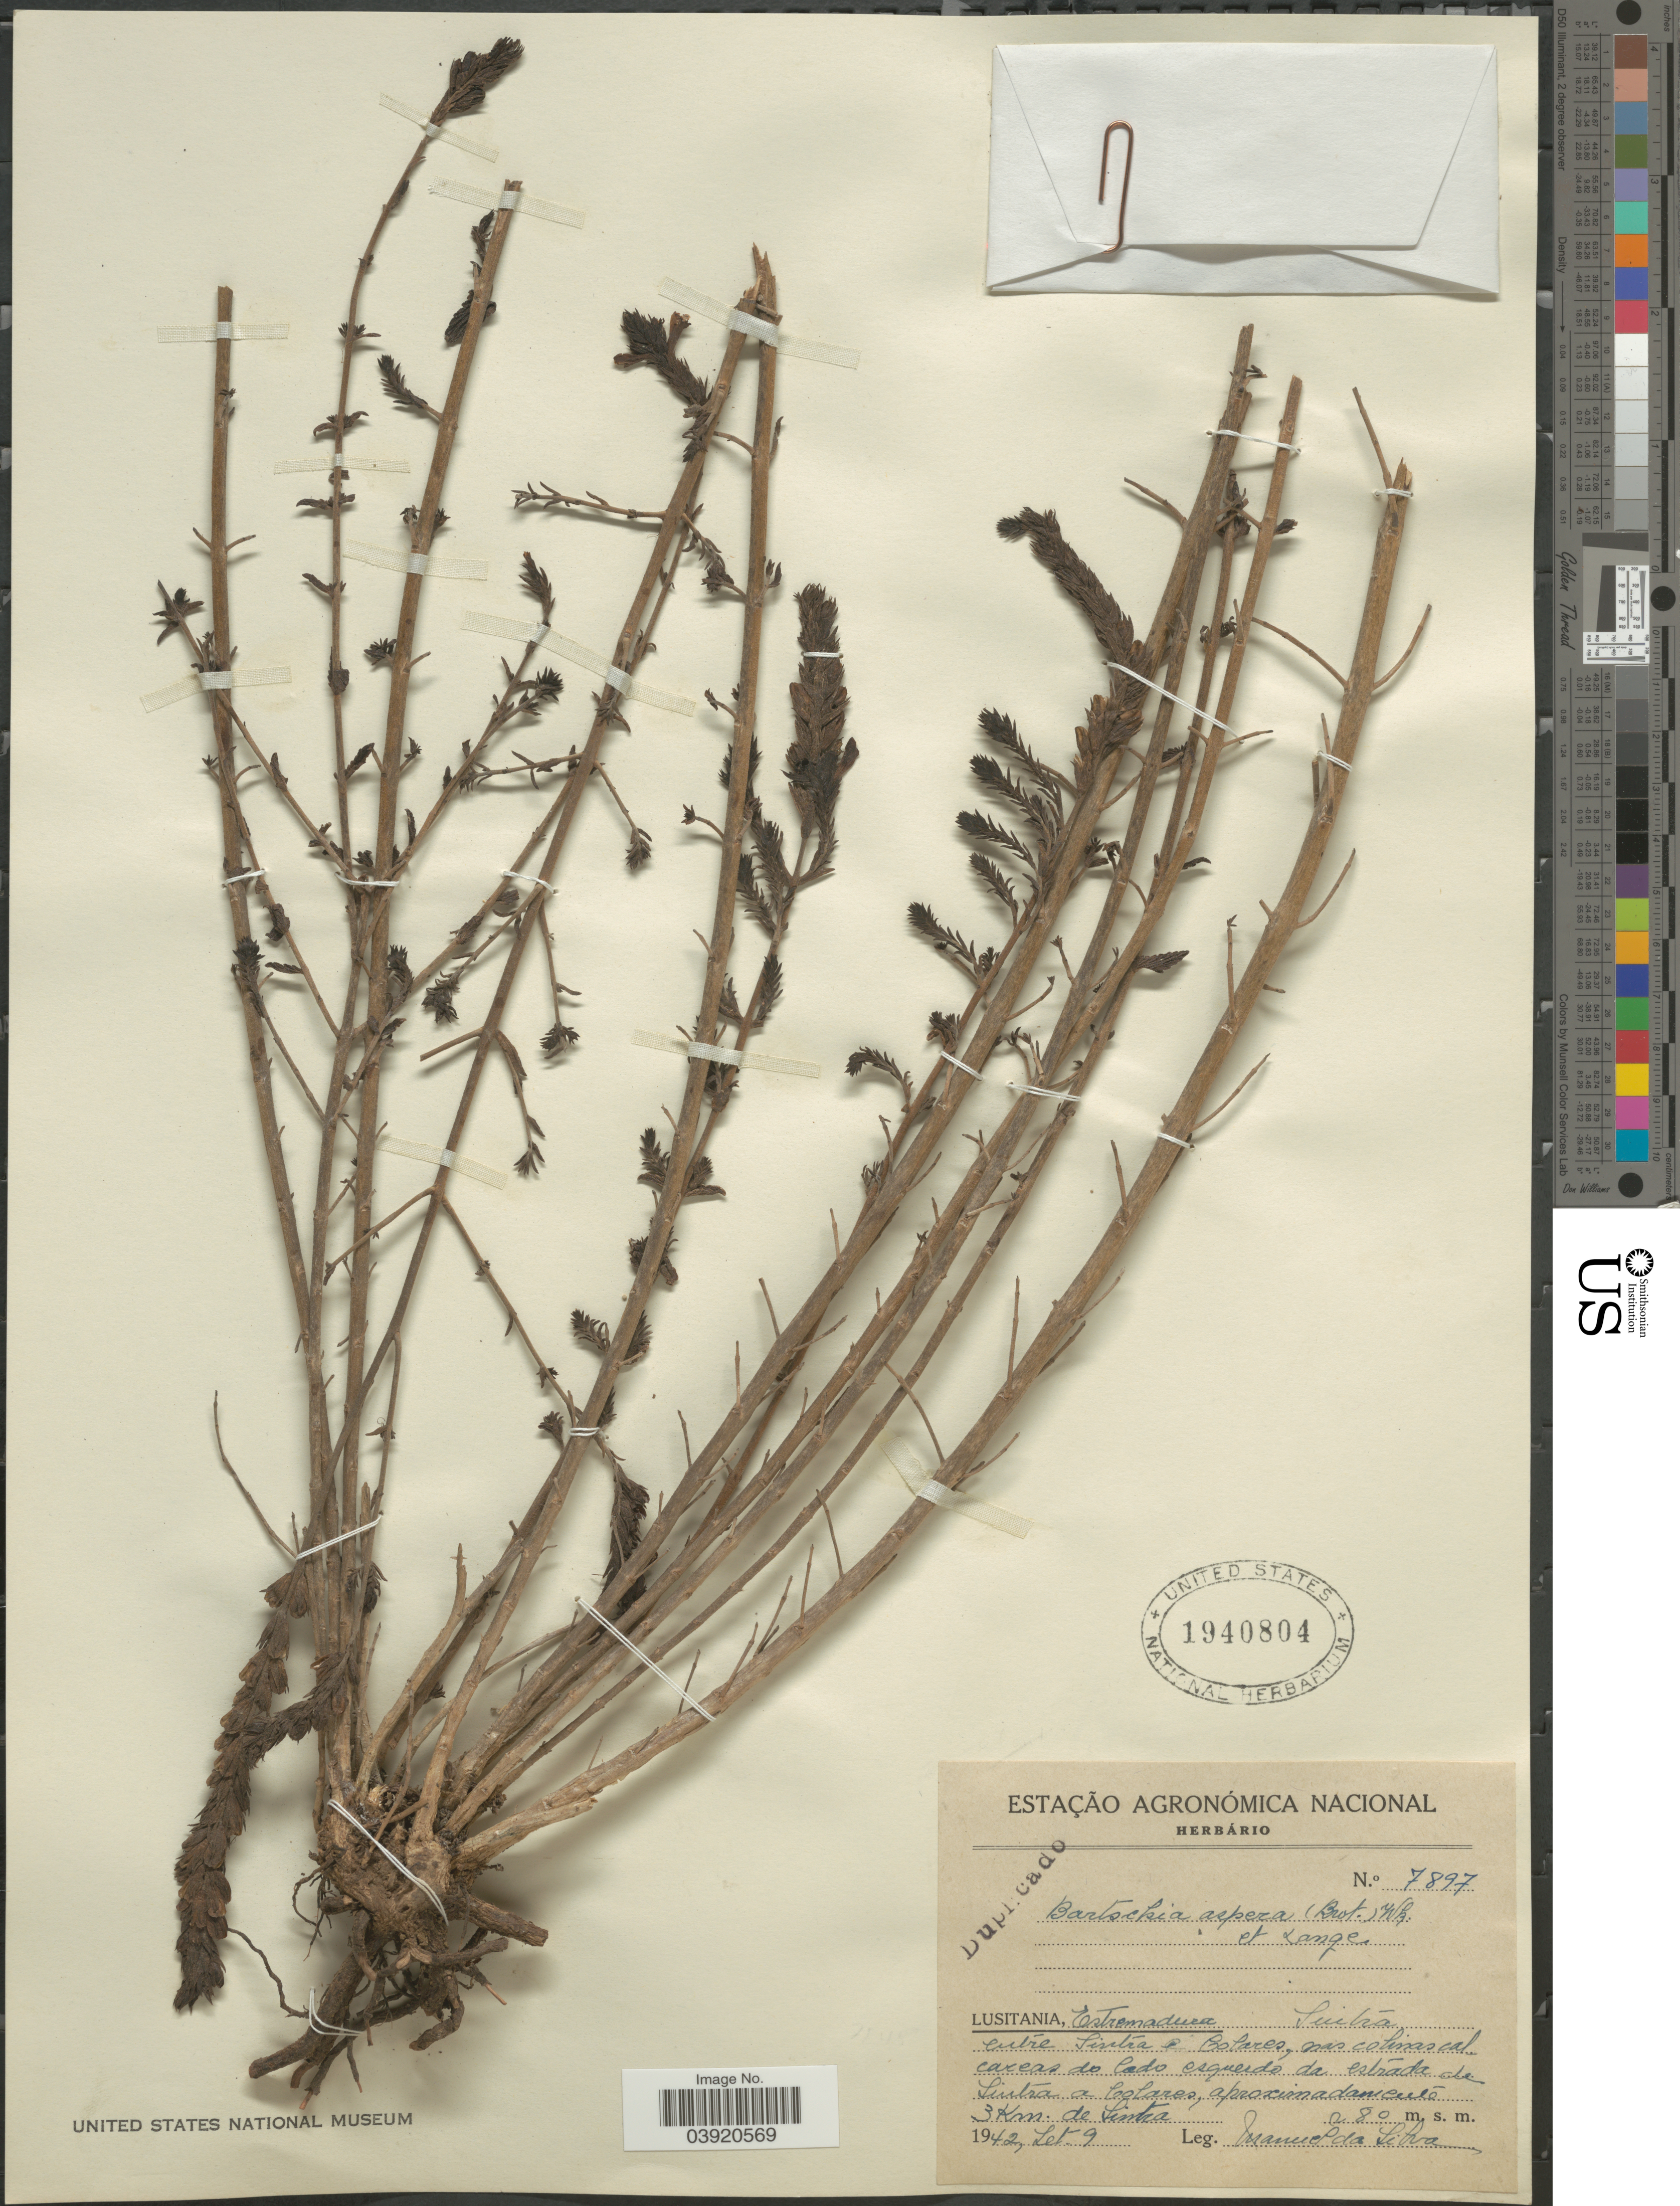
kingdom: Plantae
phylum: Tracheophyta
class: Magnoliopsida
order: Lamiales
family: Orobanchaceae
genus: Bartsia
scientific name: Bartsia aspera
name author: (Brot.) Lange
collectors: M. Silva da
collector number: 7897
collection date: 1942-09-09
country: Portugal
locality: Lusitania, Estremadura. Sintra entre Sintra e Colares, mas colinas calcareas do lado esquerdó da estrada de Sintra a Colares, aproximadamiento 3 Km. de Sintra.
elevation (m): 280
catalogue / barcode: US 1940804